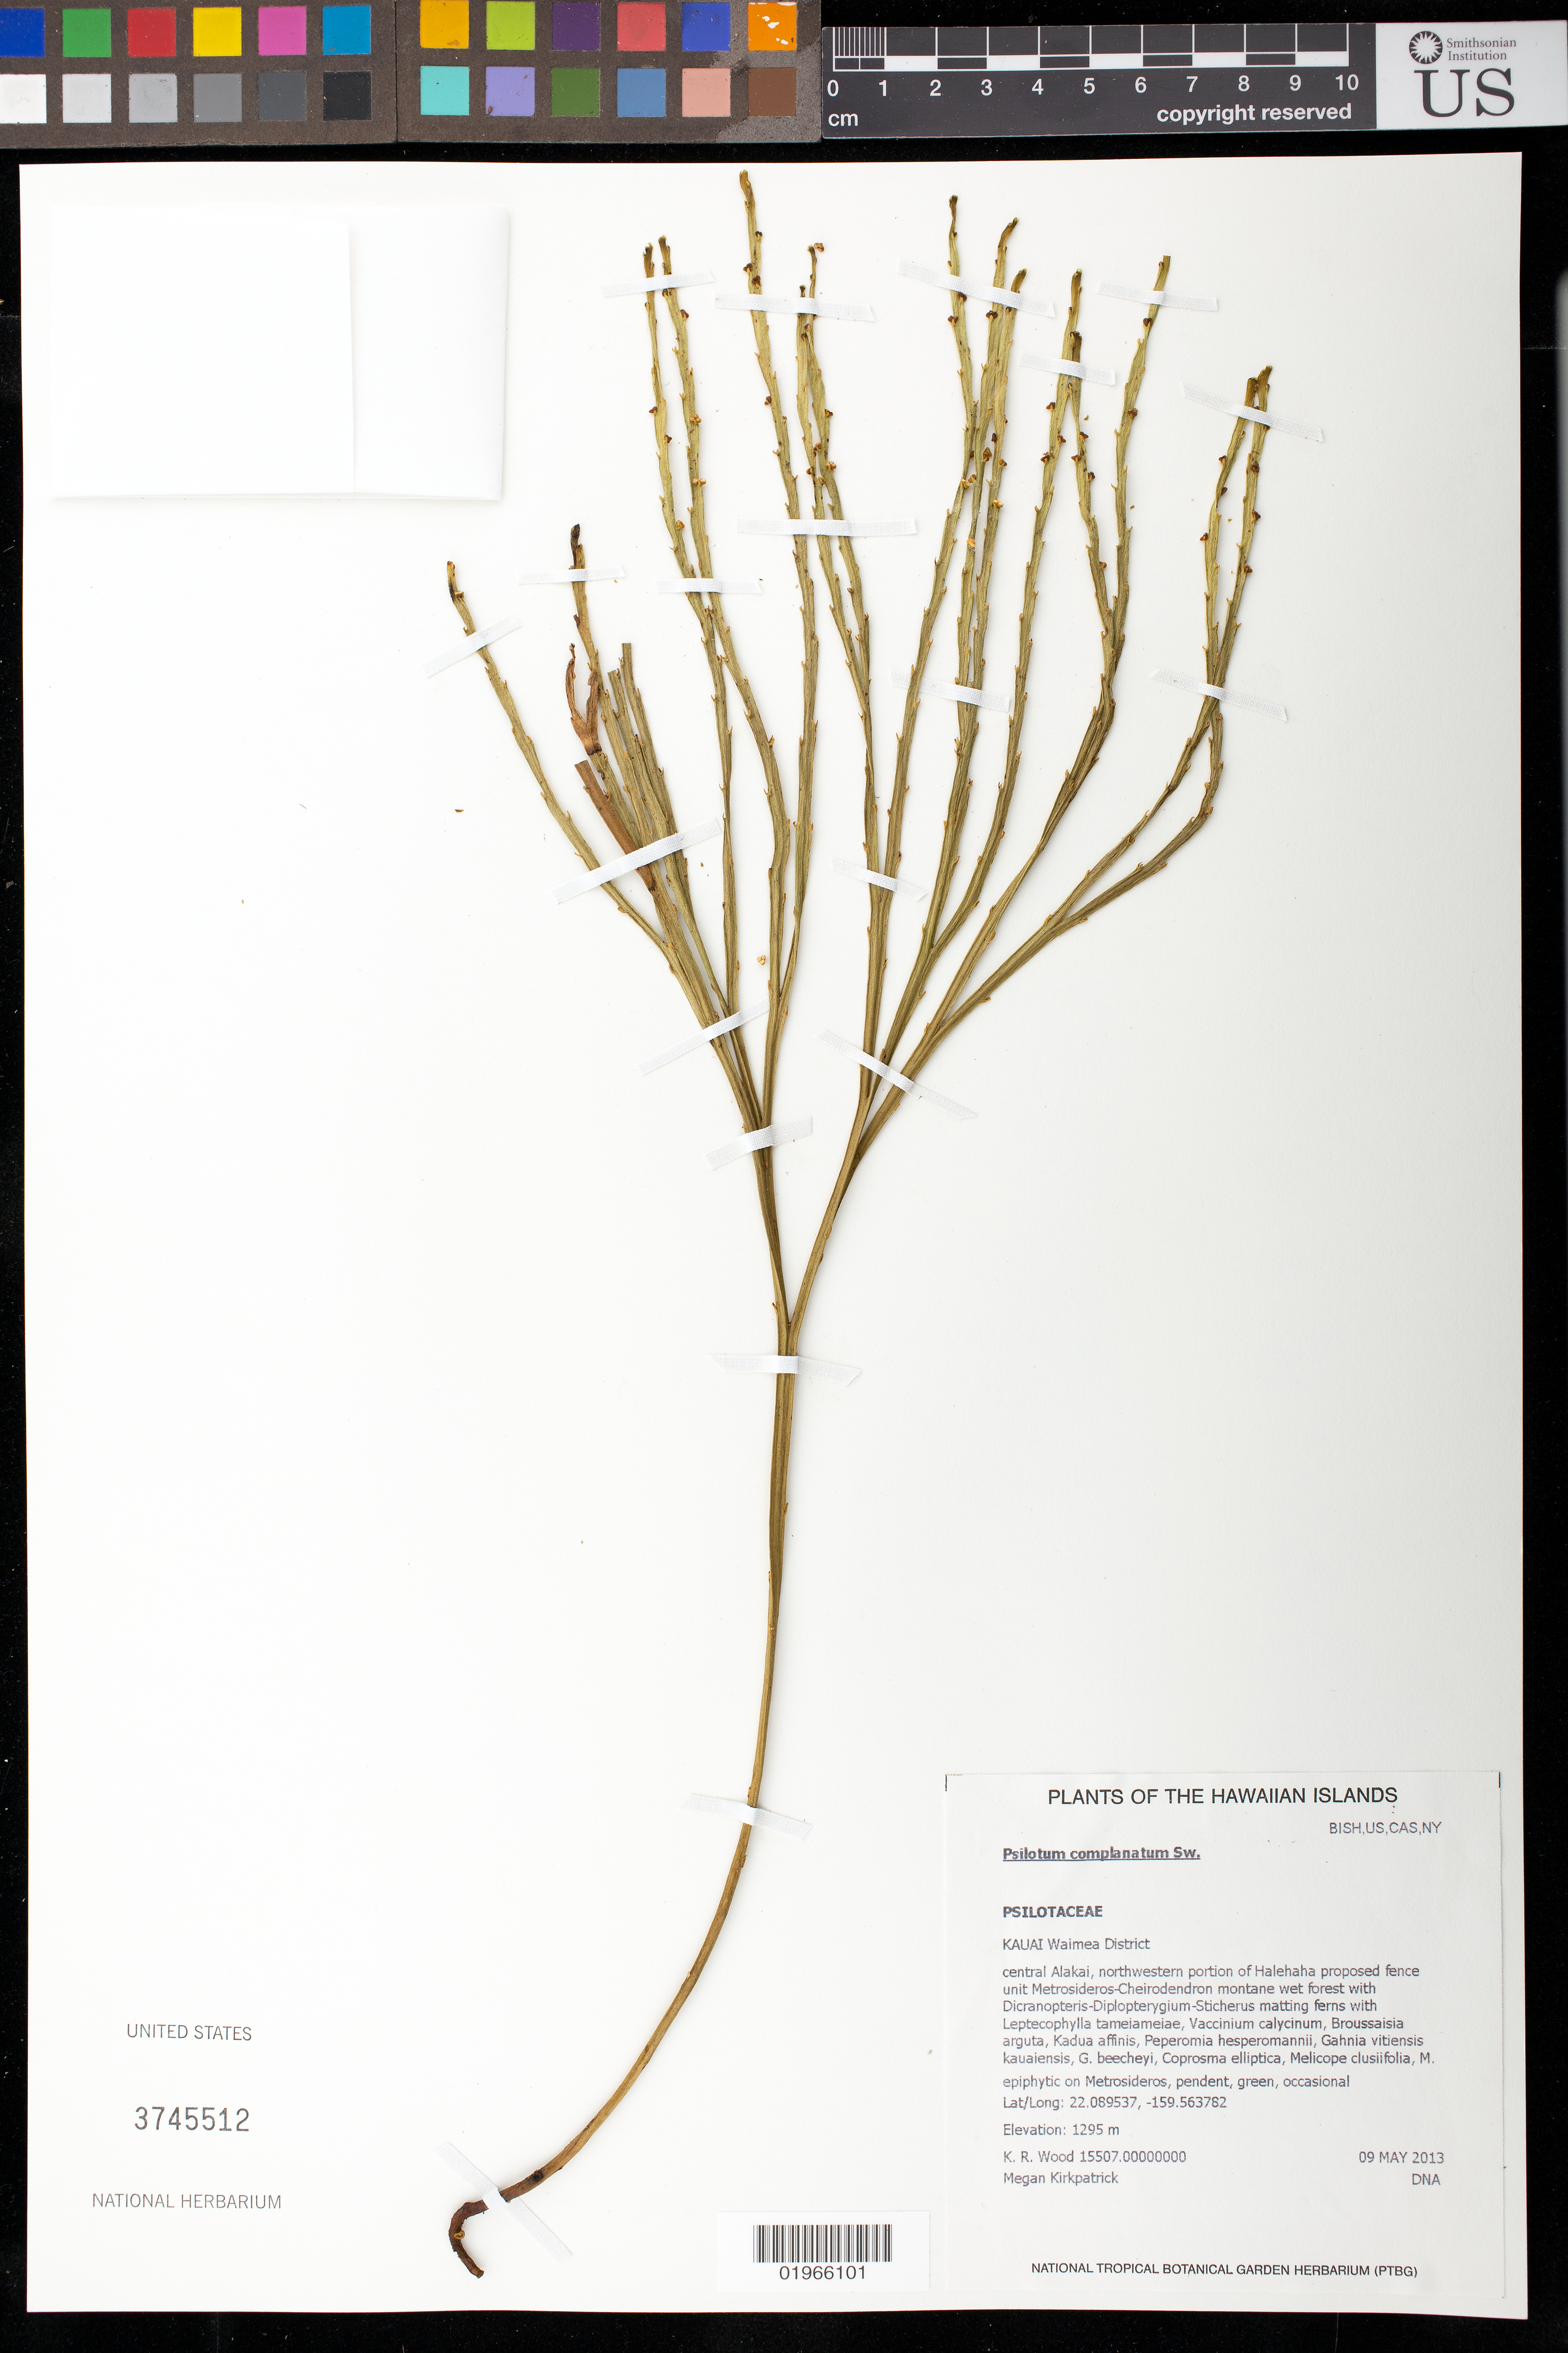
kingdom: Plantae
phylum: Tracheophyta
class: Polypodiopsida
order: Psilotales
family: Psilotaceae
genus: Psilotum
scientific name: Psilotum complanatum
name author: Sw.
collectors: K. R. Wood & M. Kirkpatrick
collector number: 15507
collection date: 2013-05-09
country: United States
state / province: Hawaii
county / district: Kauai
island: Kaua'i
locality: Waimea District, central Alakai, northwestern portion of Halehaha proposed fence unit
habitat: Montane wet forest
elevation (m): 1295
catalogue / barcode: US 3745512